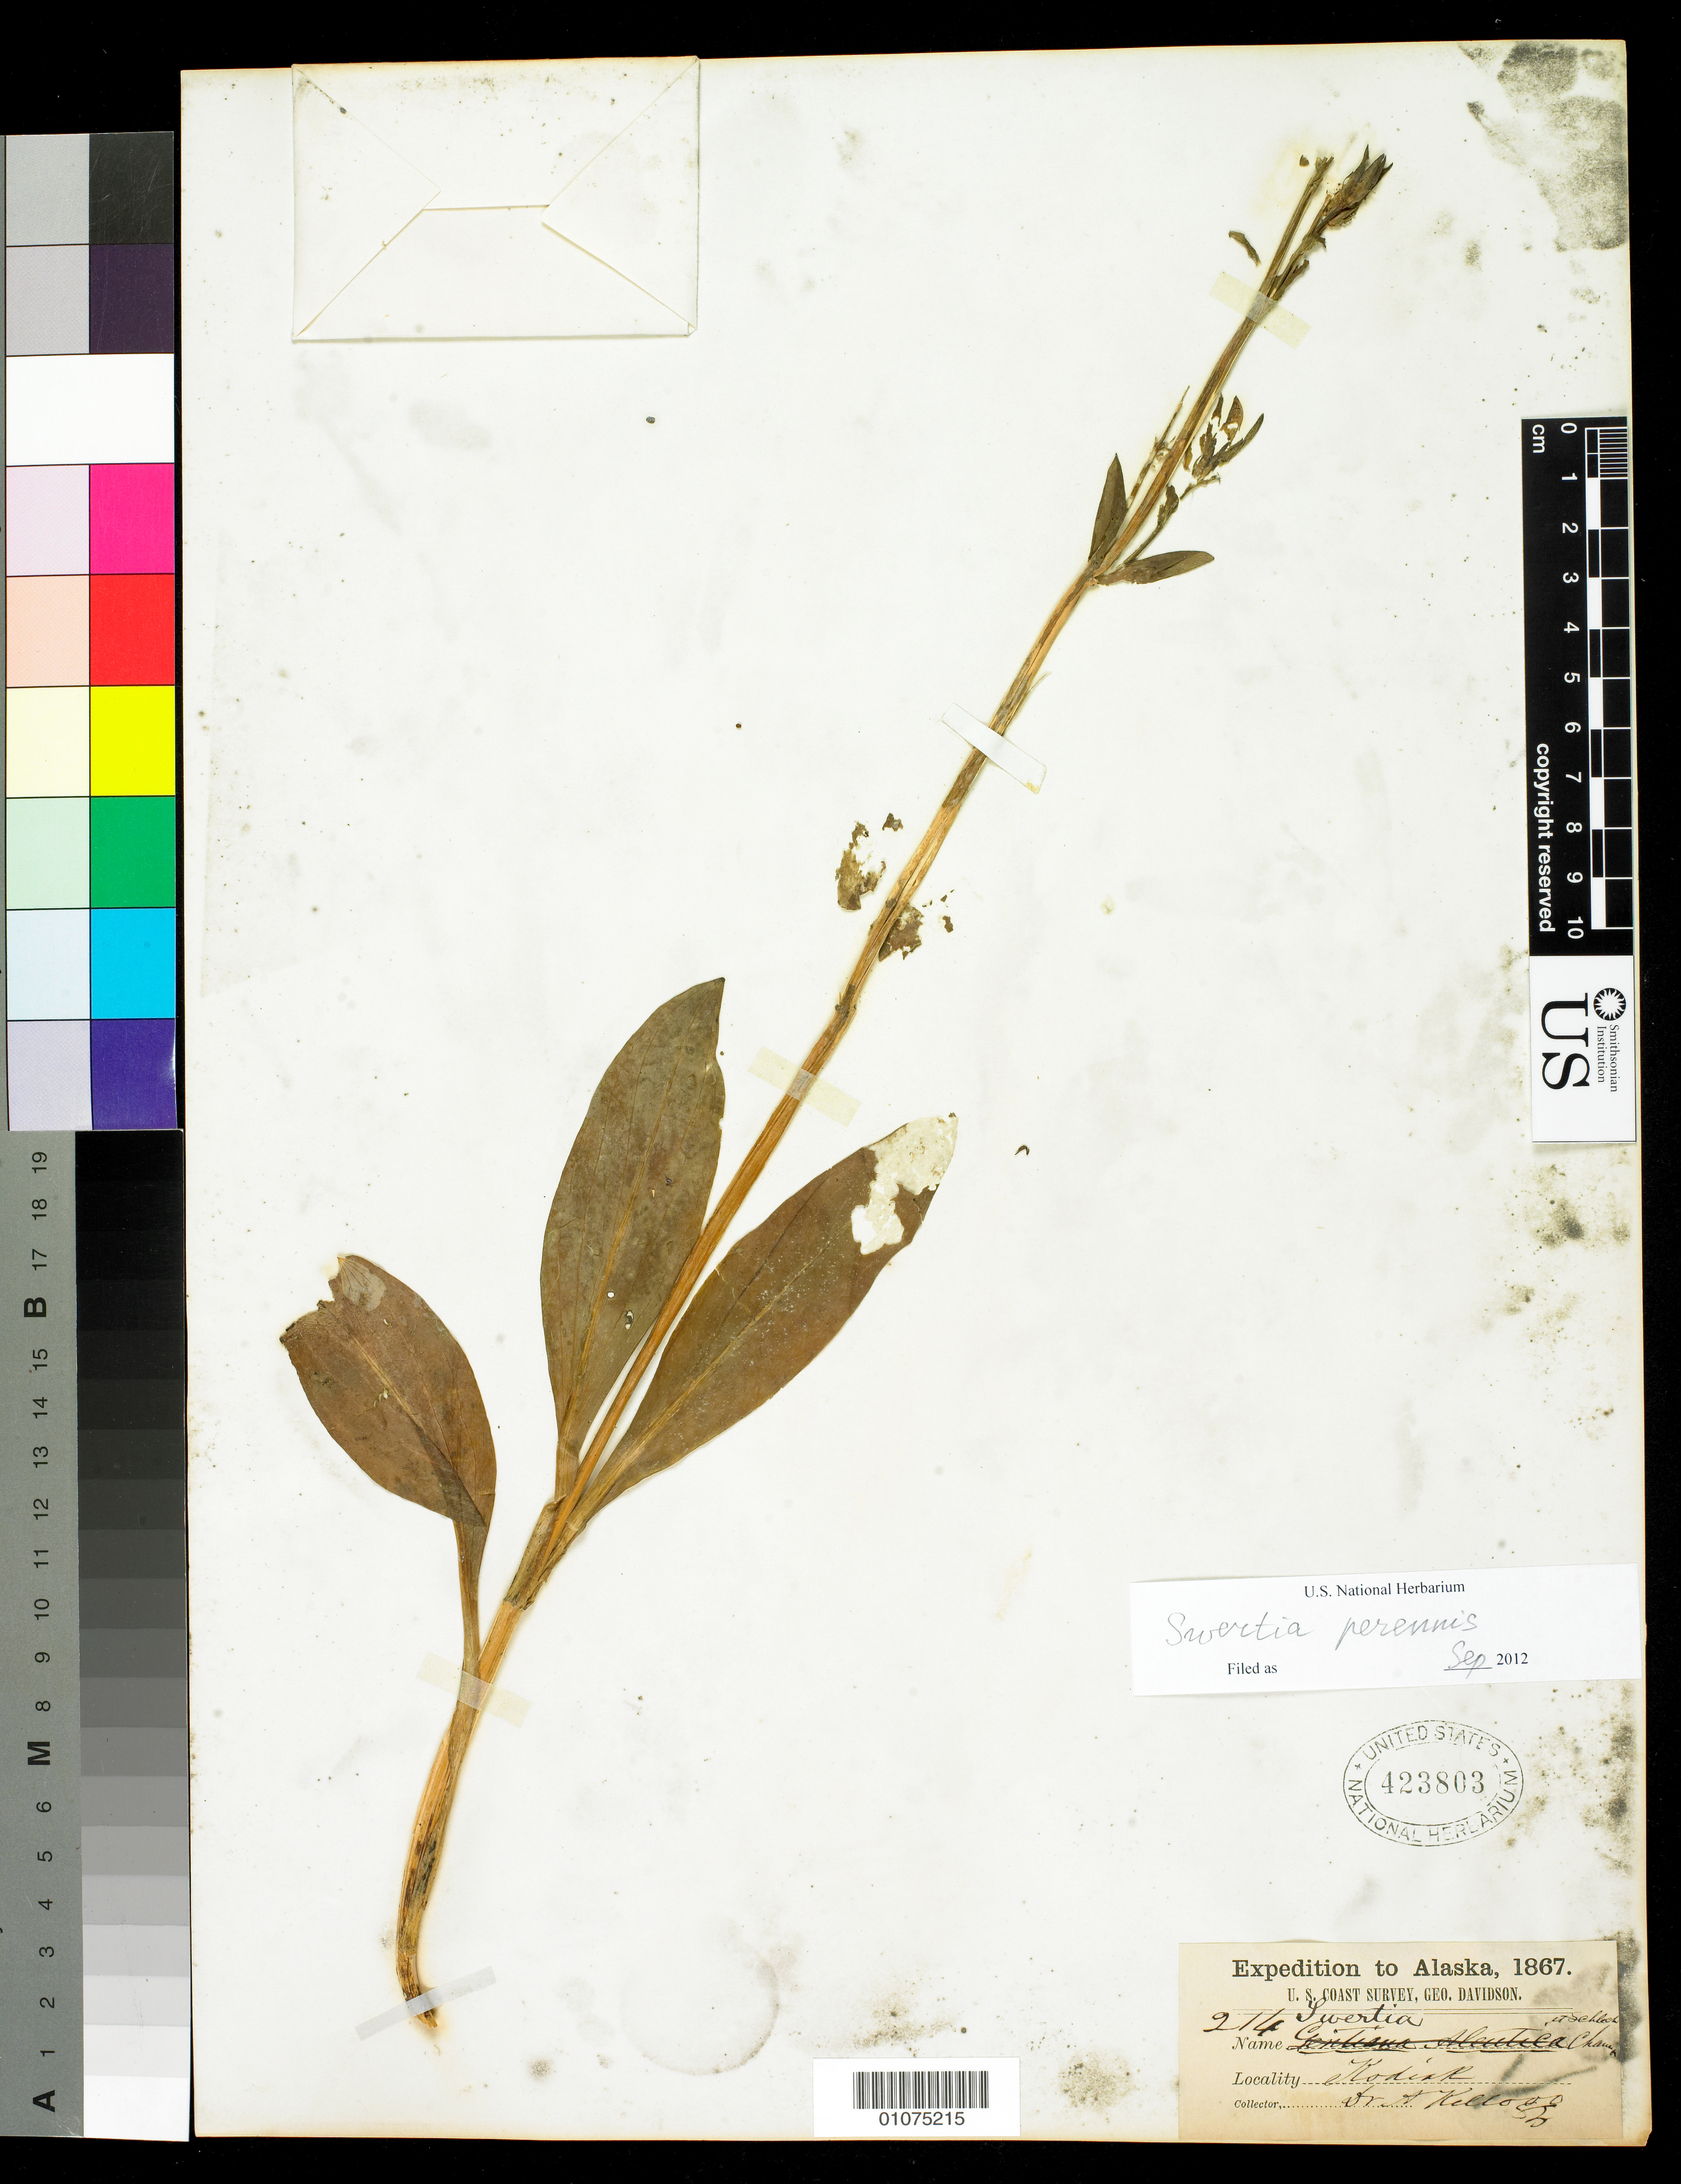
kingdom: Plantae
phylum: Tracheophyta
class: Magnoliopsida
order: Gentianales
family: Gentianaceae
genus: Swertia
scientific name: Swertia perennis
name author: L.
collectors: A. Kellogg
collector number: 214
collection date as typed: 1867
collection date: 1867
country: United States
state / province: Alaska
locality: Kodiak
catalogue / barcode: US 423803